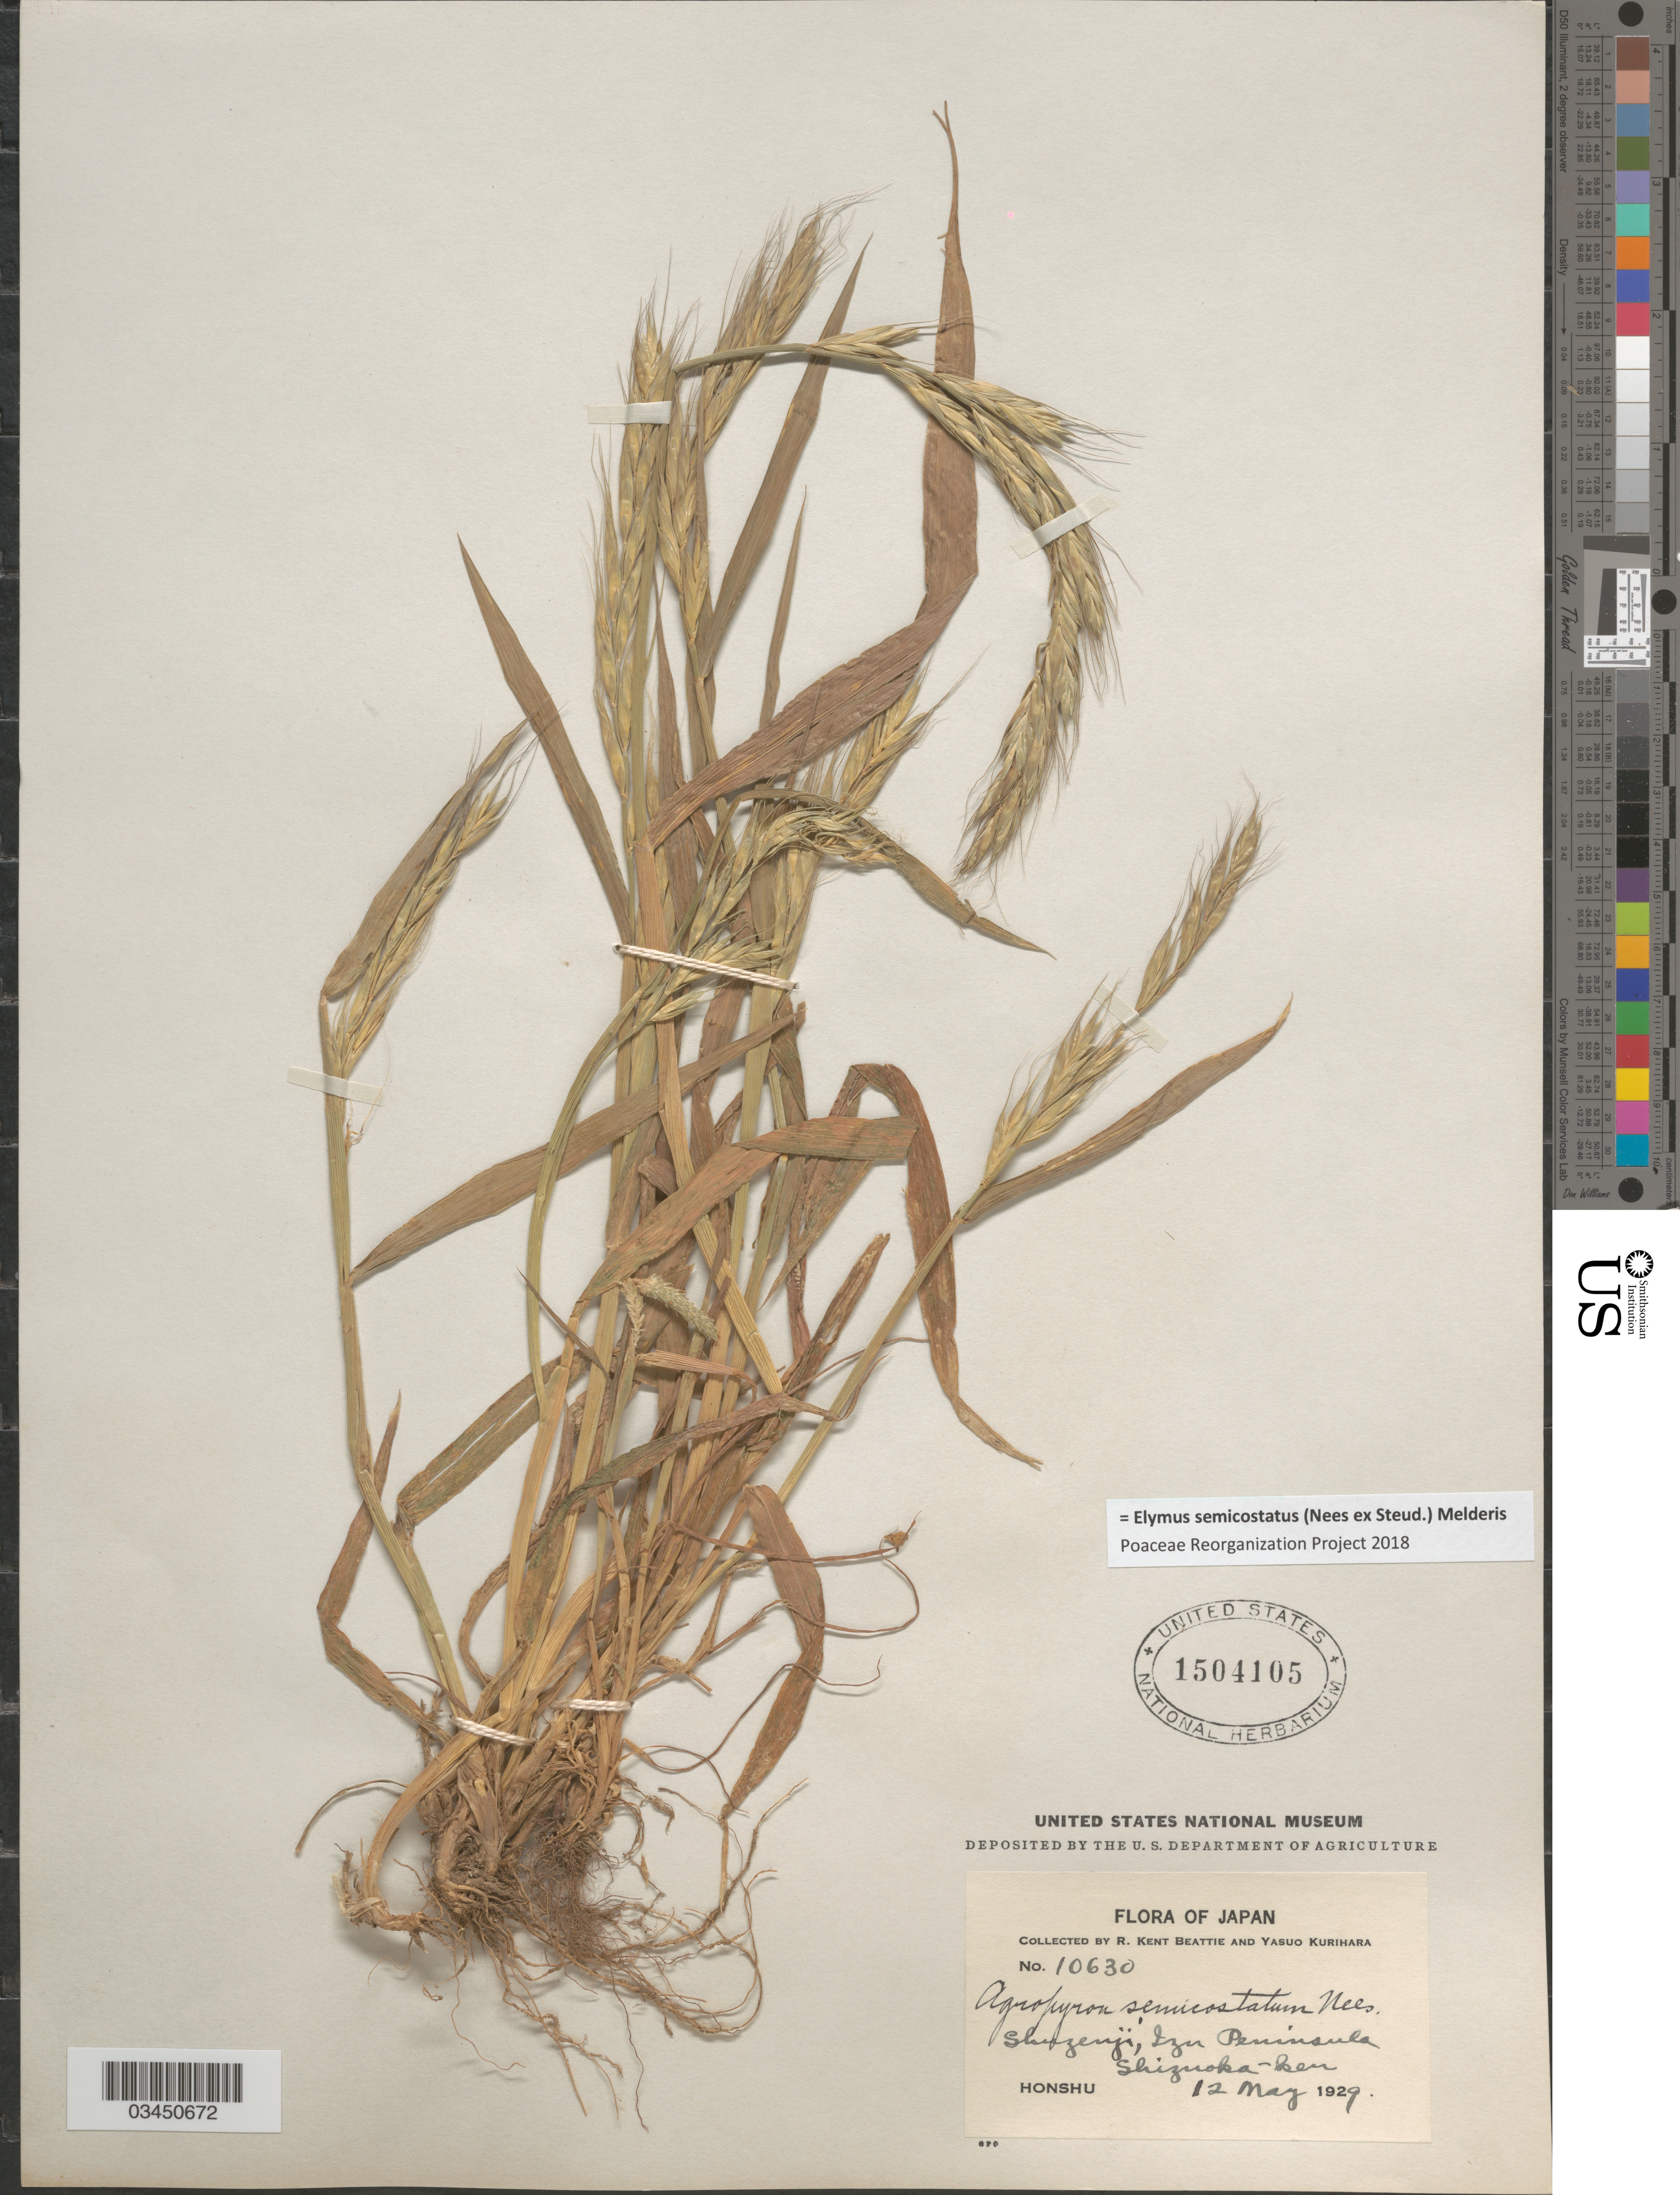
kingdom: Plantae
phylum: Tracheophyta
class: Liliopsida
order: Poales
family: Poaceae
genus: Elymus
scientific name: Elymus semicostatus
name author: (Nees ex Steud.) Melderis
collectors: R. K. Beattie & Y. Kurihara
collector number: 10630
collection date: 1929-05-12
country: Japan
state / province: Sizuoka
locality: Shuzenji, Izu Peninsula Shizuoka-ken. Honshu.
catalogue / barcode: US 1504105